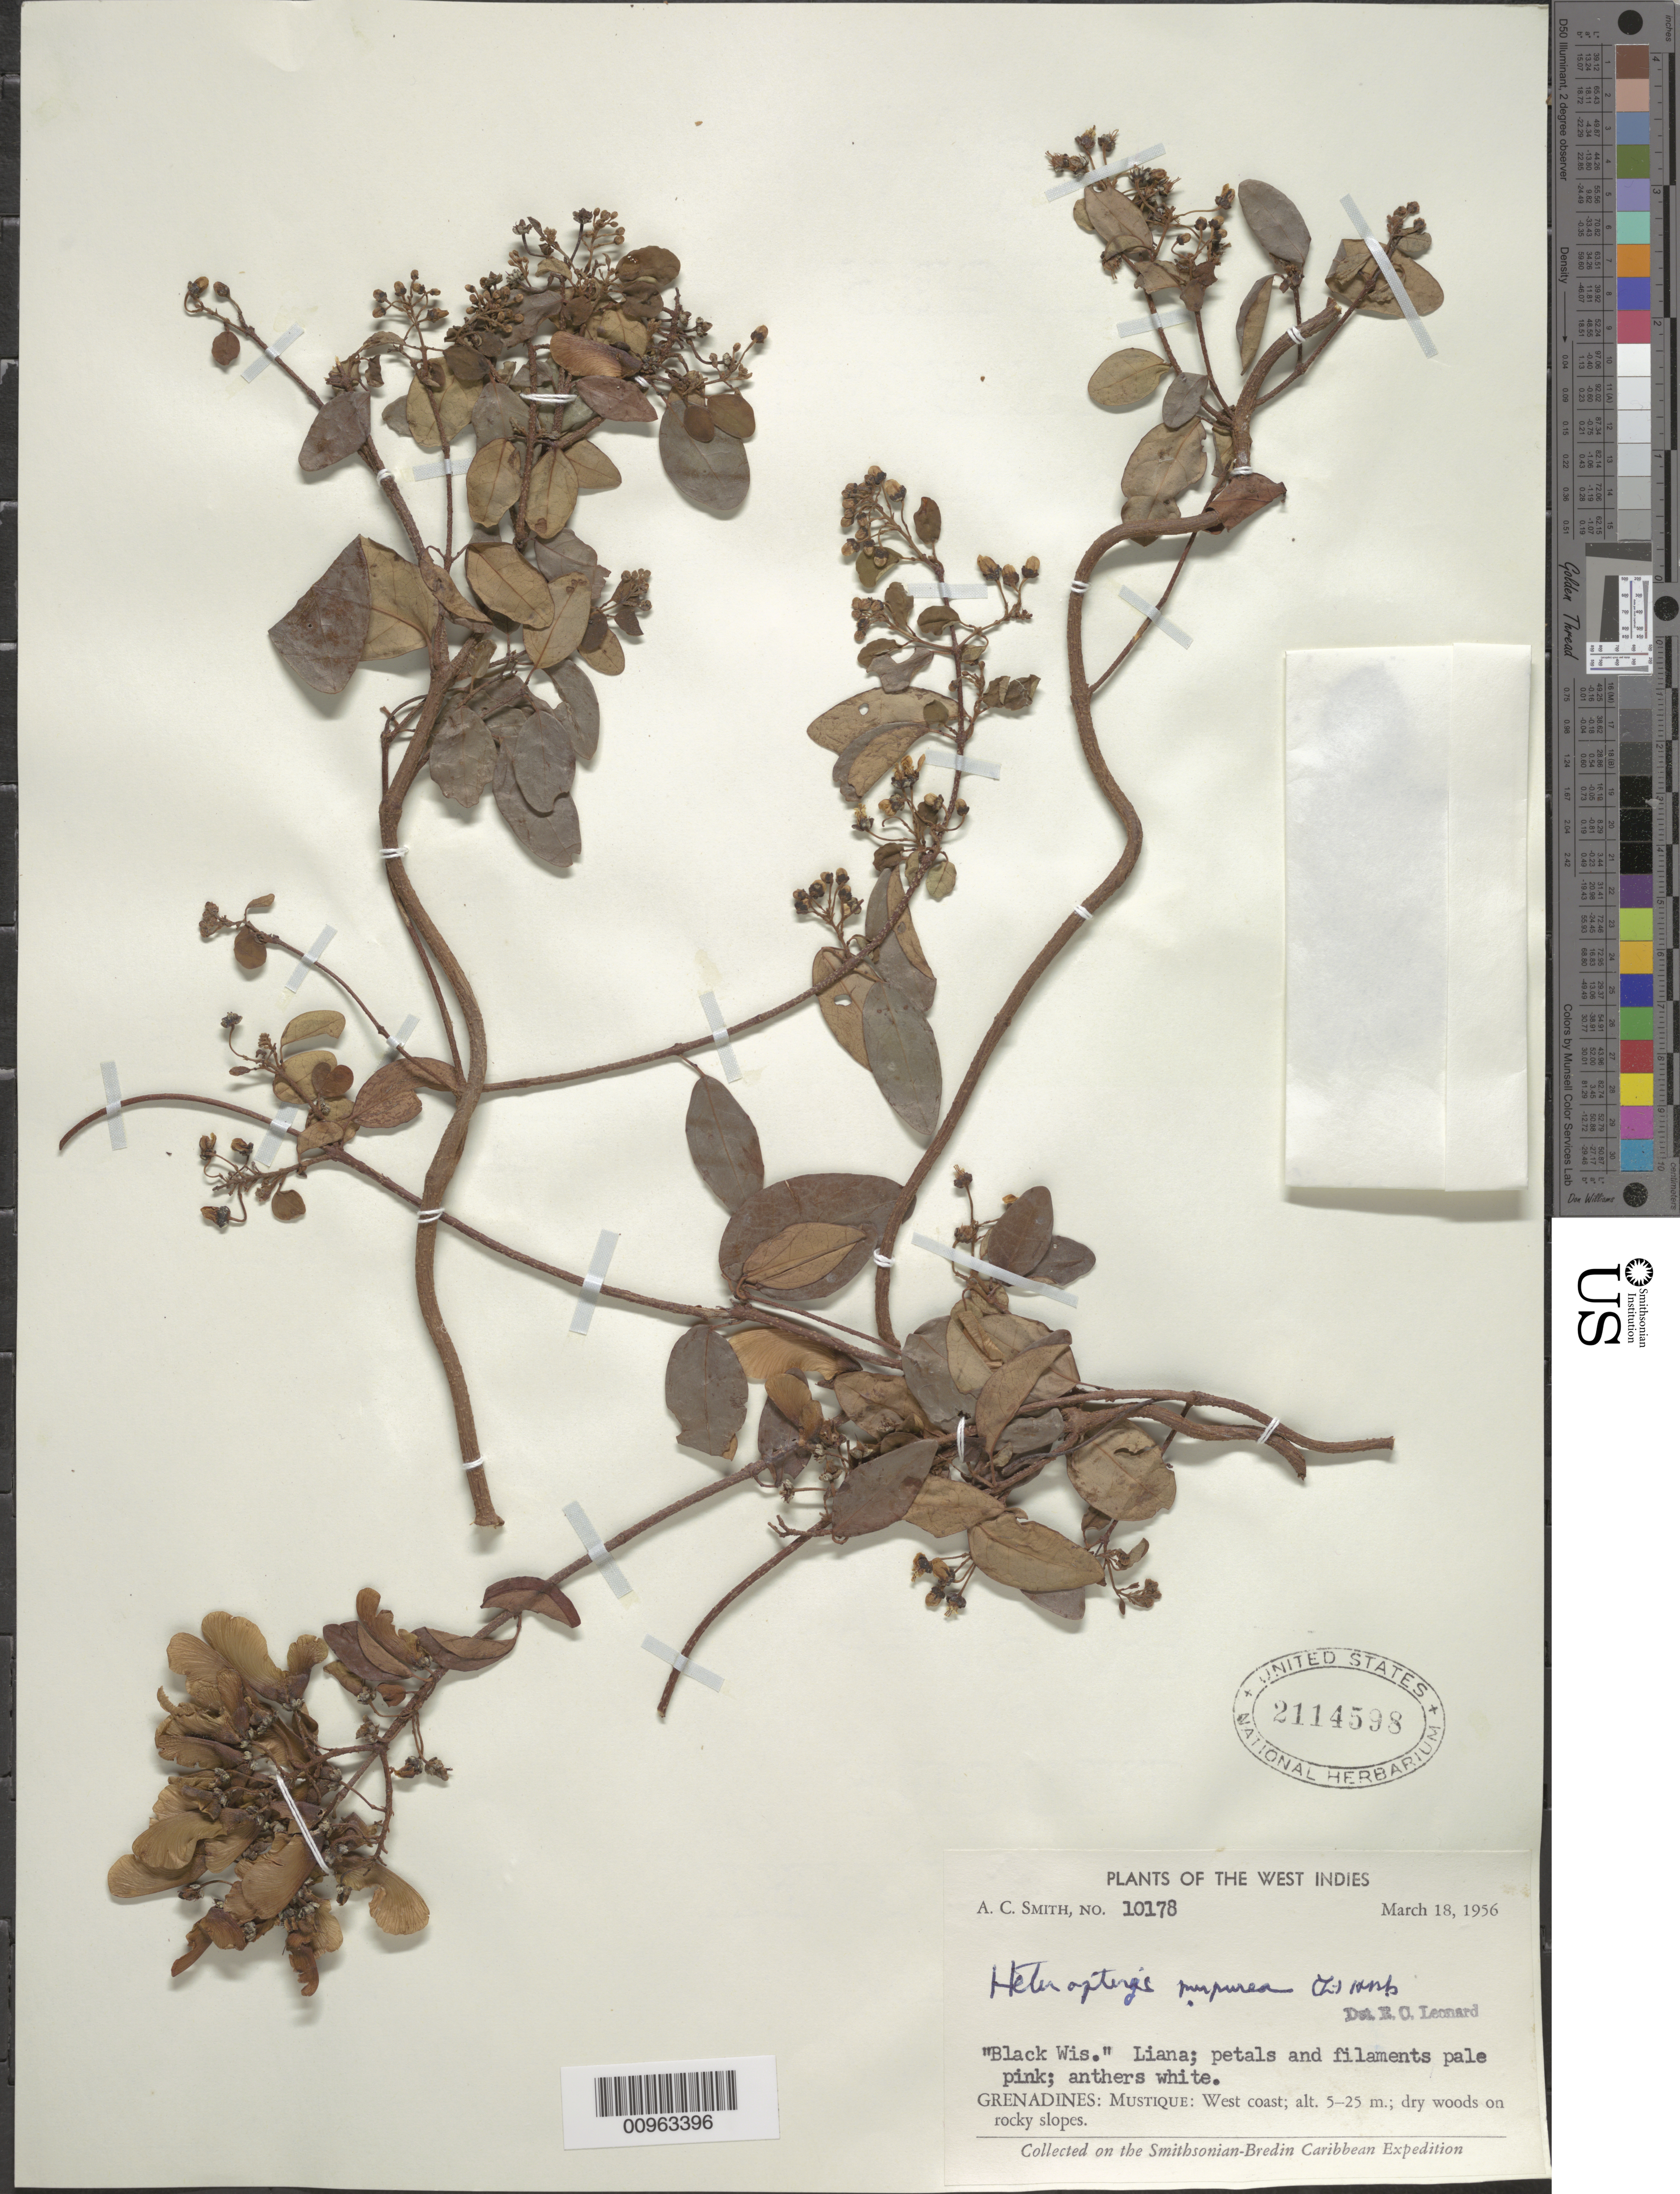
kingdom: Plantae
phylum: Tracheophyta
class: Magnoliopsida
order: Malpighiales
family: Malpighiaceae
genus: Heteropterys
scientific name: Heteropterys purpurea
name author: (L.) Kunth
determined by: Leonard, Emery C., (US)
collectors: A. C. Smith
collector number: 10178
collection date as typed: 18 Mar 1956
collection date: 1956-03-18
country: St. Vincent - Grenadines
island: Grenadines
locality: Mustique, west coast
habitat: Dry woods on rocky slopes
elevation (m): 5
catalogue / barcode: US 2114598